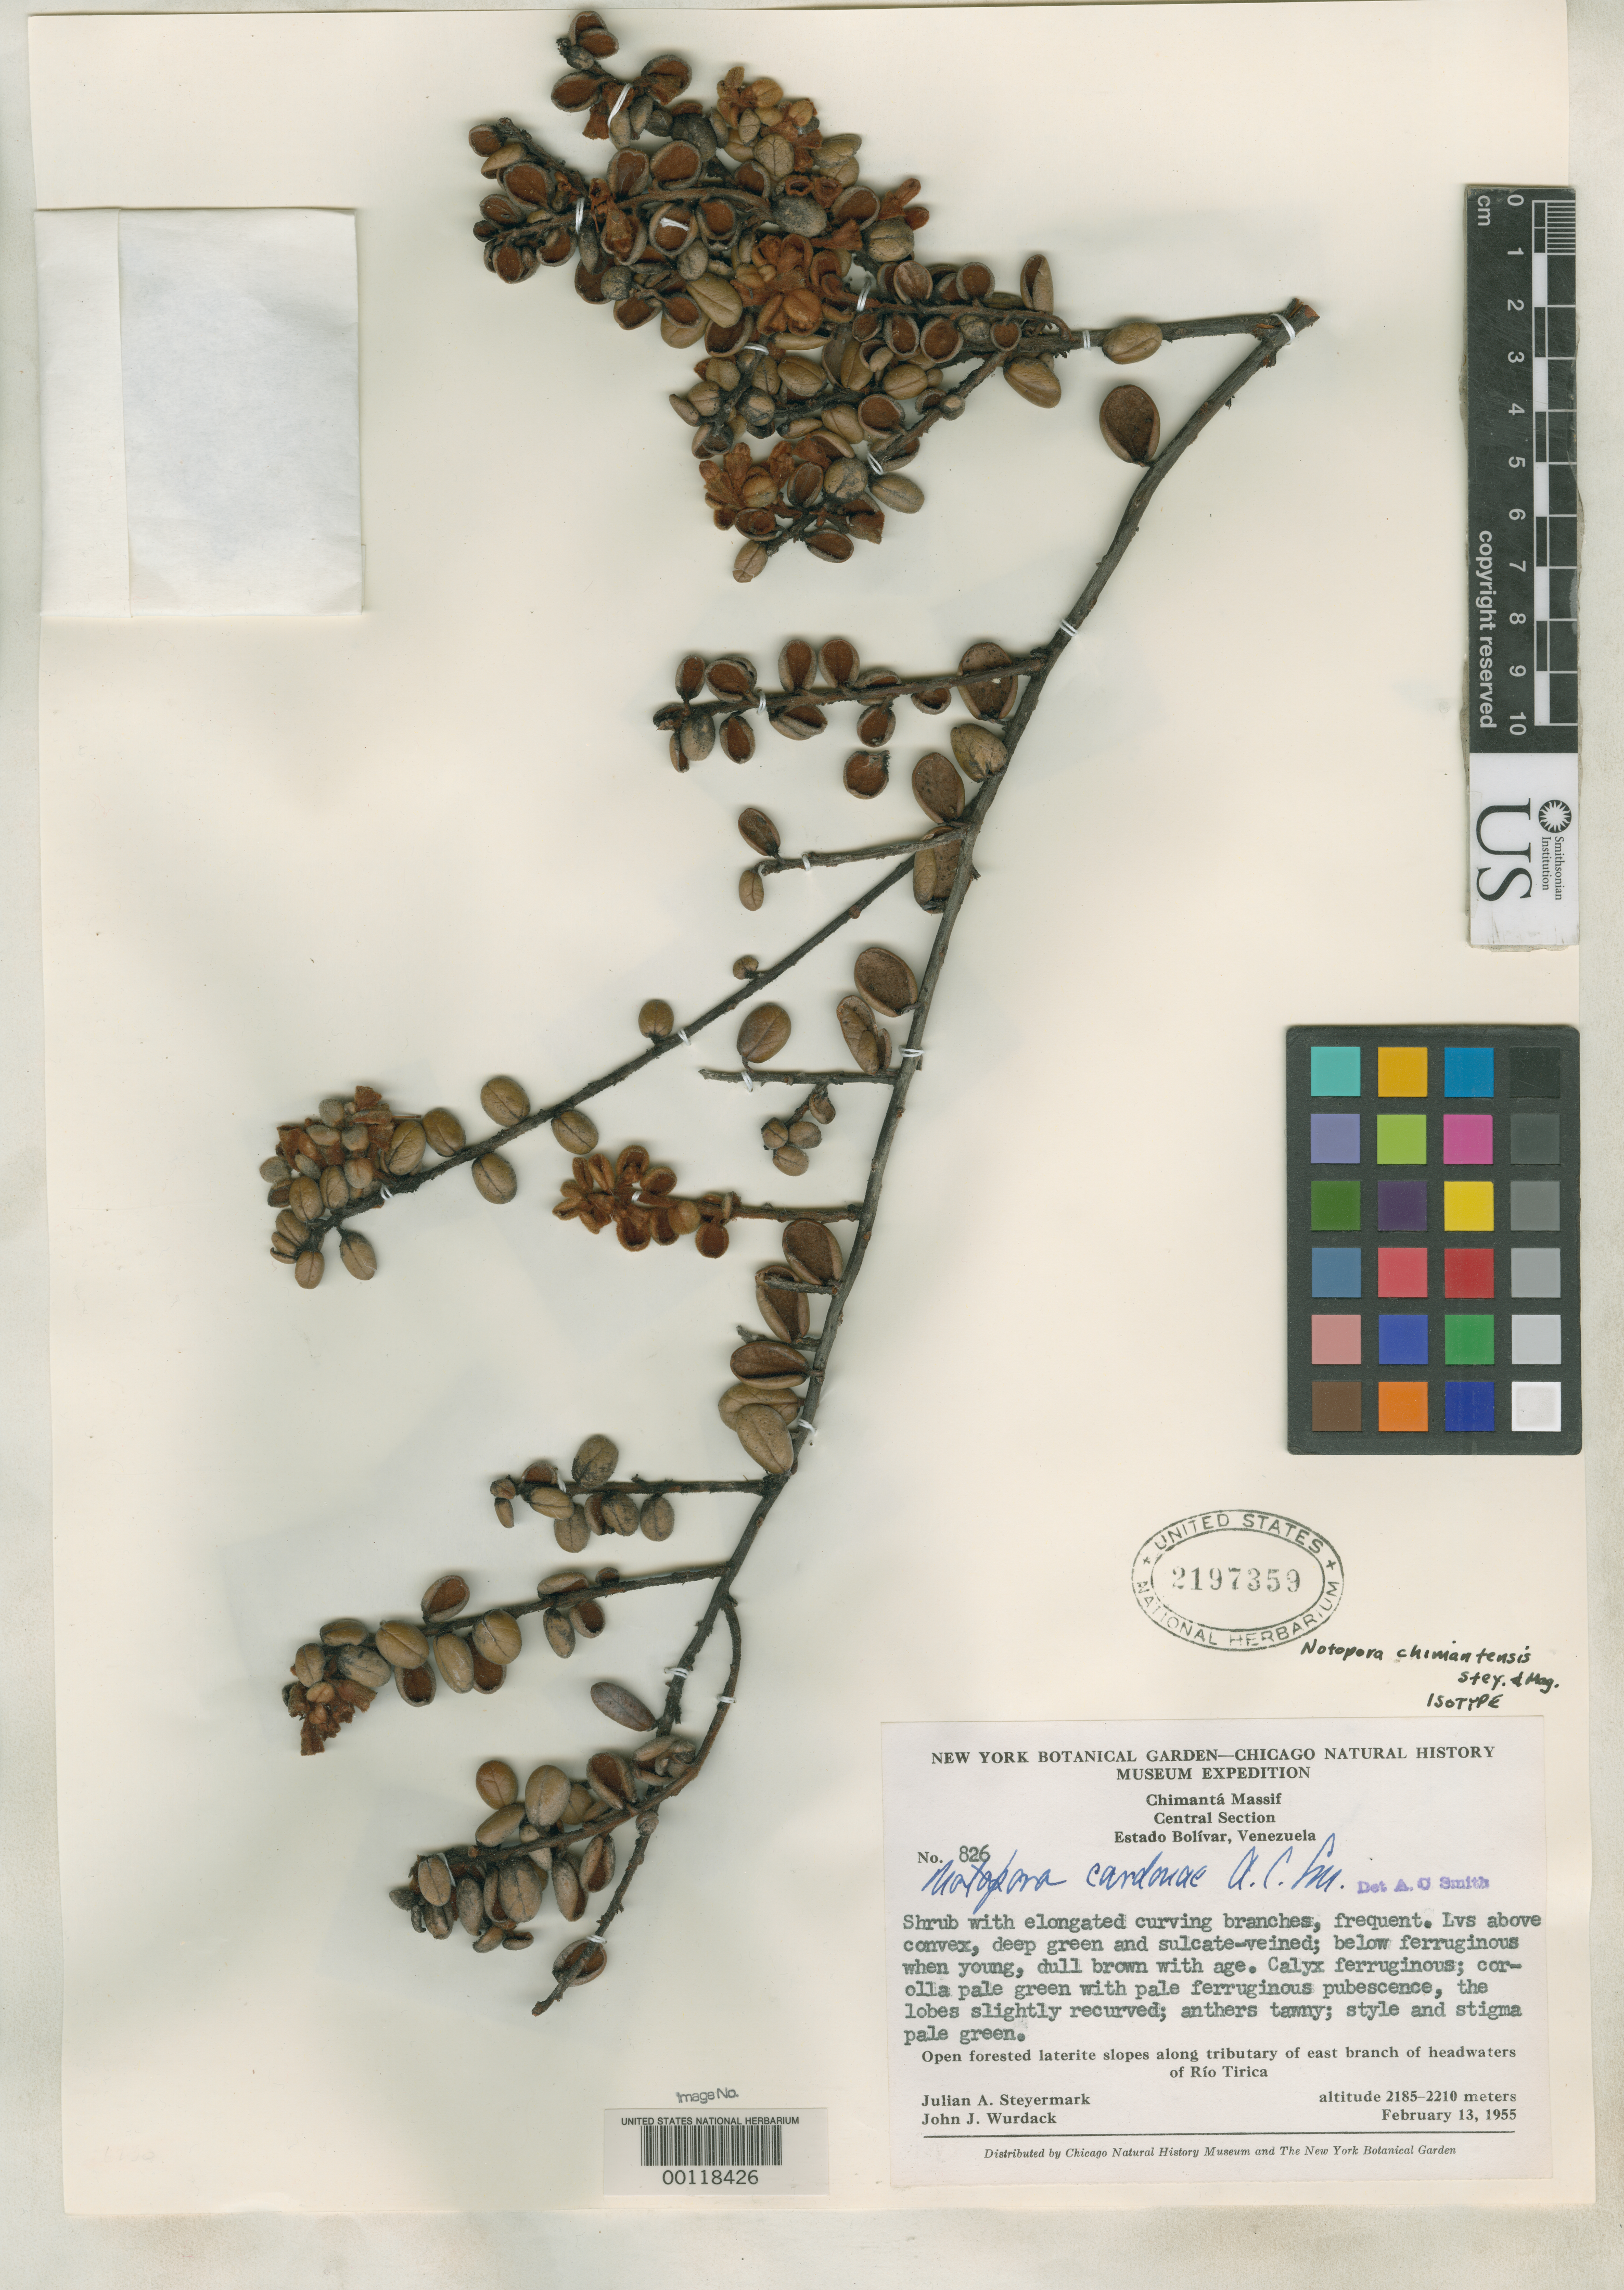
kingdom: Plantae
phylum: Tracheophyta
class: Magnoliopsida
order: Ericales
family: Ericaceae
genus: Notopora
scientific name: Notopora chimantensis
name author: Steyerm. & Maguire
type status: Isotype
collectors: J. Steyermark & J. J. Wurdack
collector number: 826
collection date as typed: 13 Feb 1955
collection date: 1955-02-13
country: Venezuela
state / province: Bolivar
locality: Chimanta Massif.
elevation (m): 2185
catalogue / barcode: US 2197359